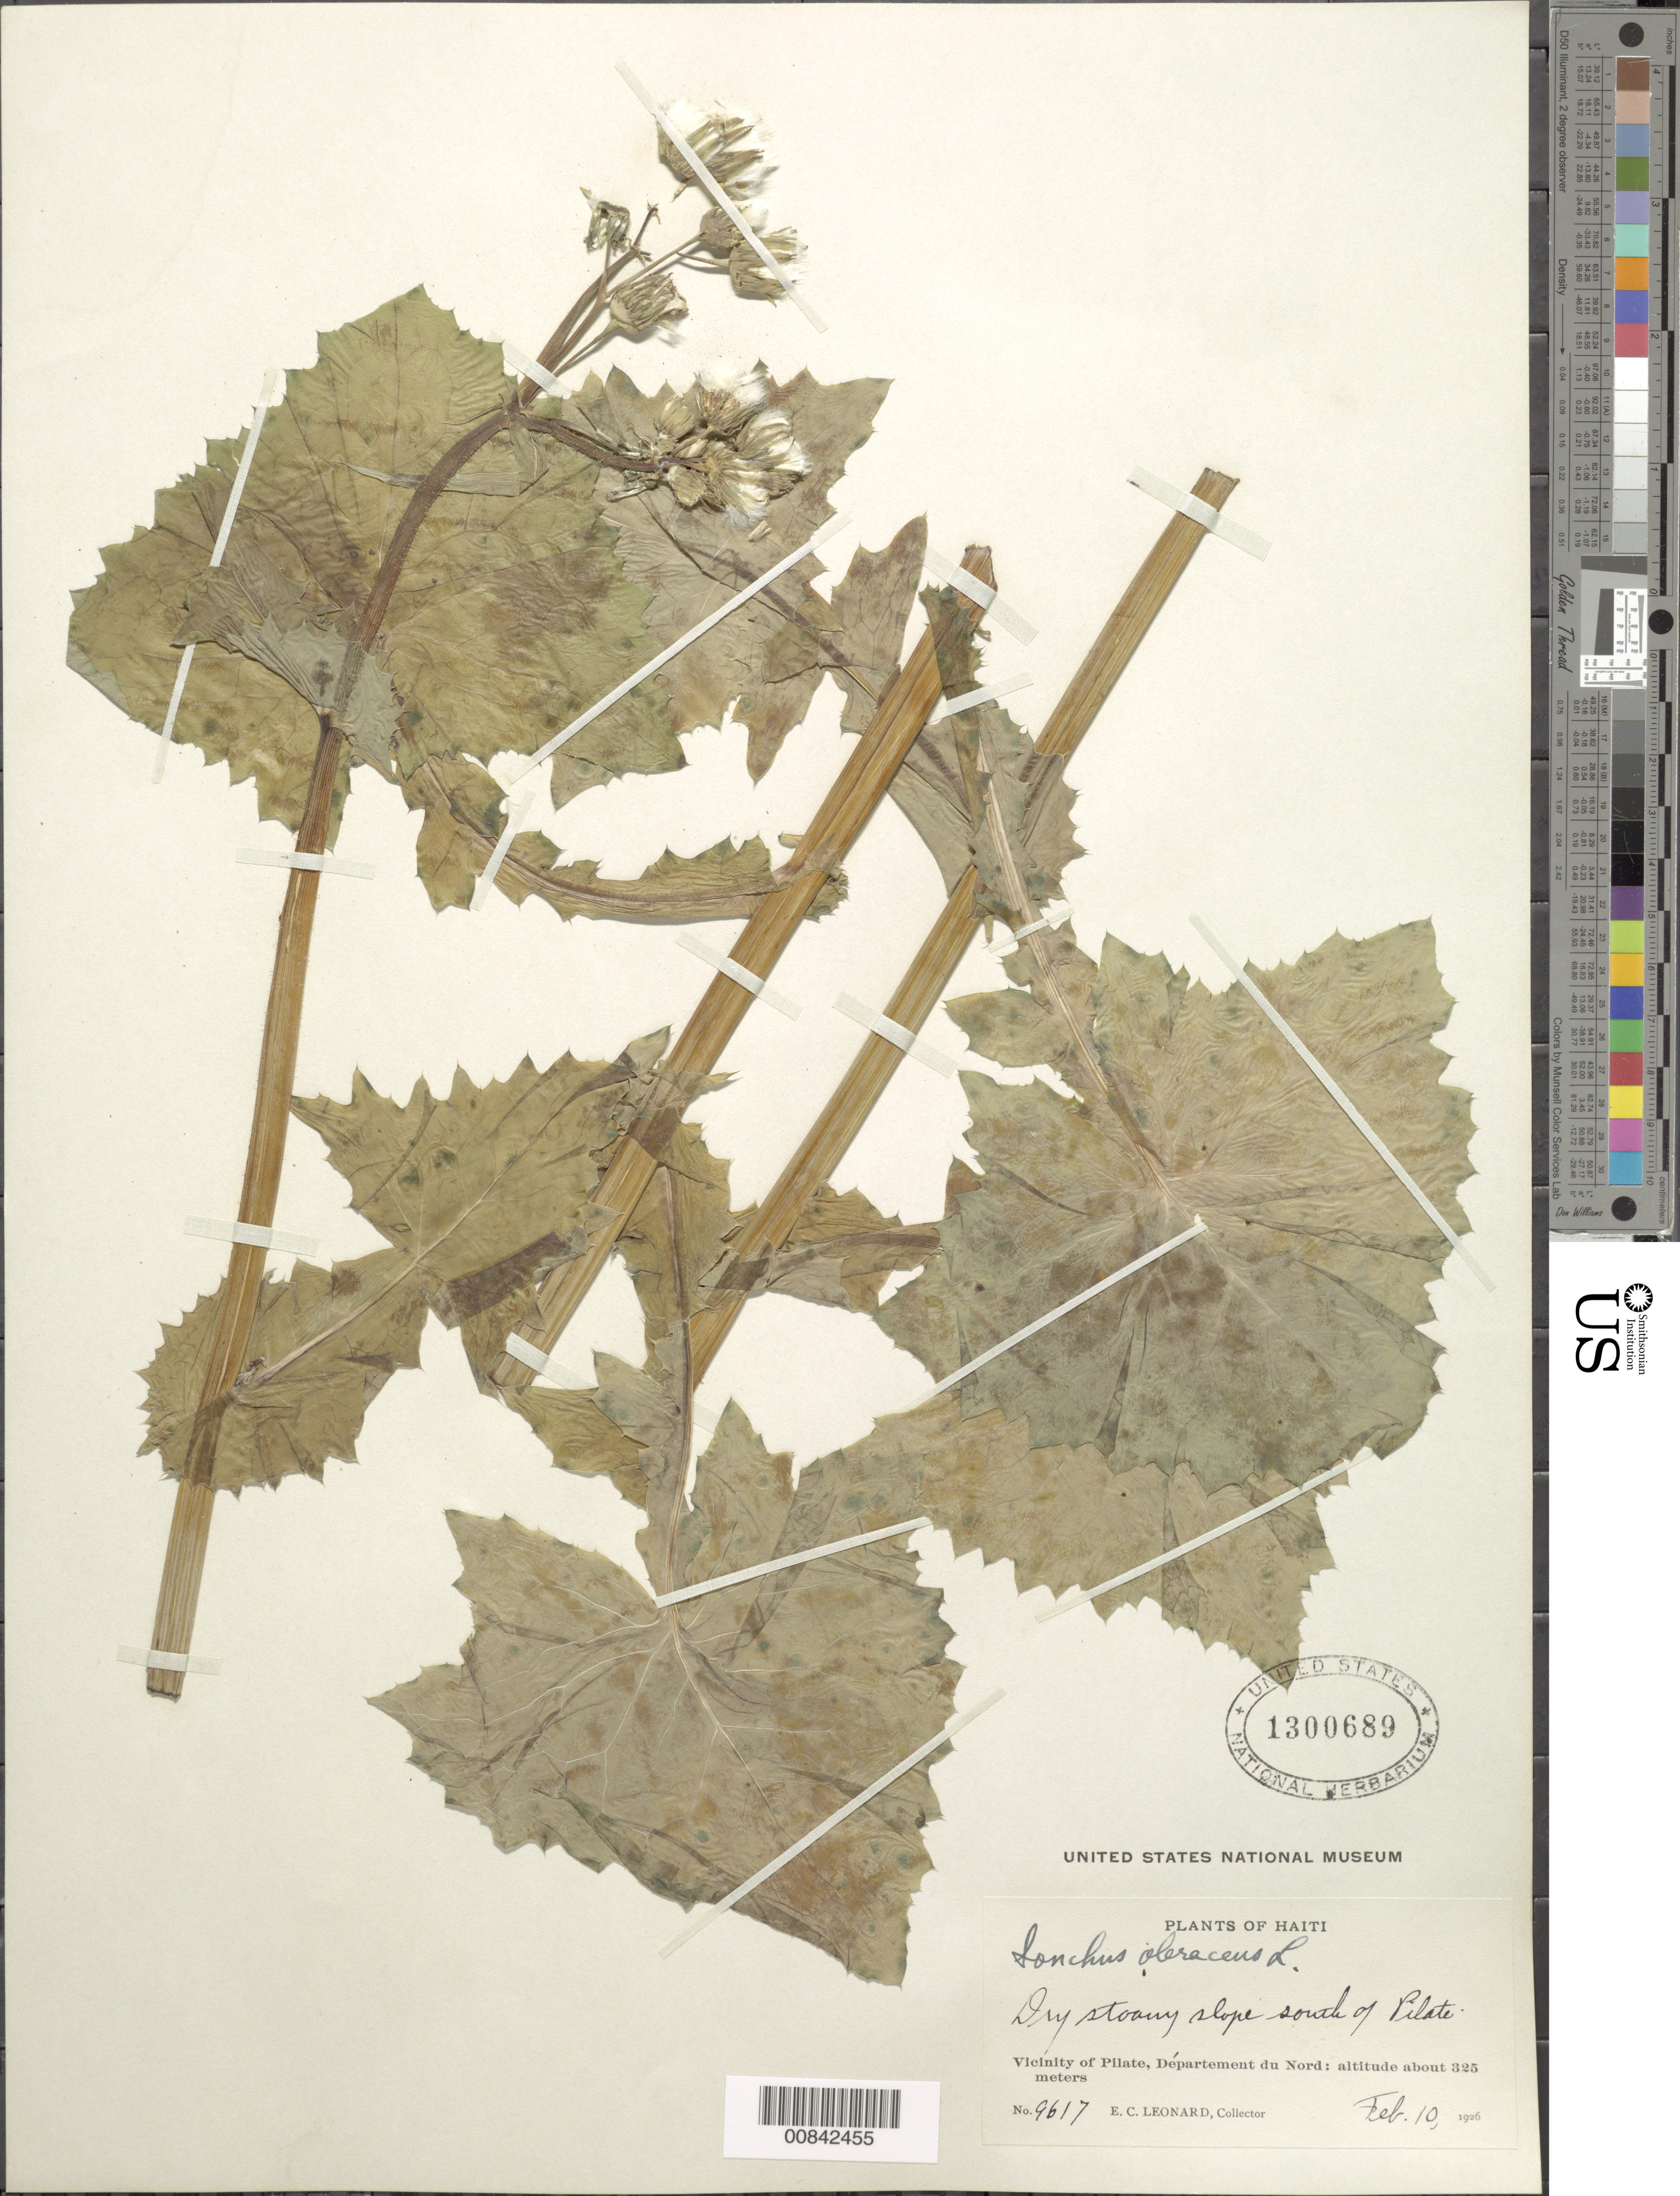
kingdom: Plantae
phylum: Tracheophyta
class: Magnoliopsida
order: Asterales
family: Asteraceae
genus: Sonchus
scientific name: Sonchus oleraceus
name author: L.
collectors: E. C. Leonard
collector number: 9617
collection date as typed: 10 Feb 1926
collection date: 1926-02-10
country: Haiti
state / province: Nord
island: Hispaniola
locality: Vicinity of Pilate, S of town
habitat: Dry stoany slope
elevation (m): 325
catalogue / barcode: US 1300689